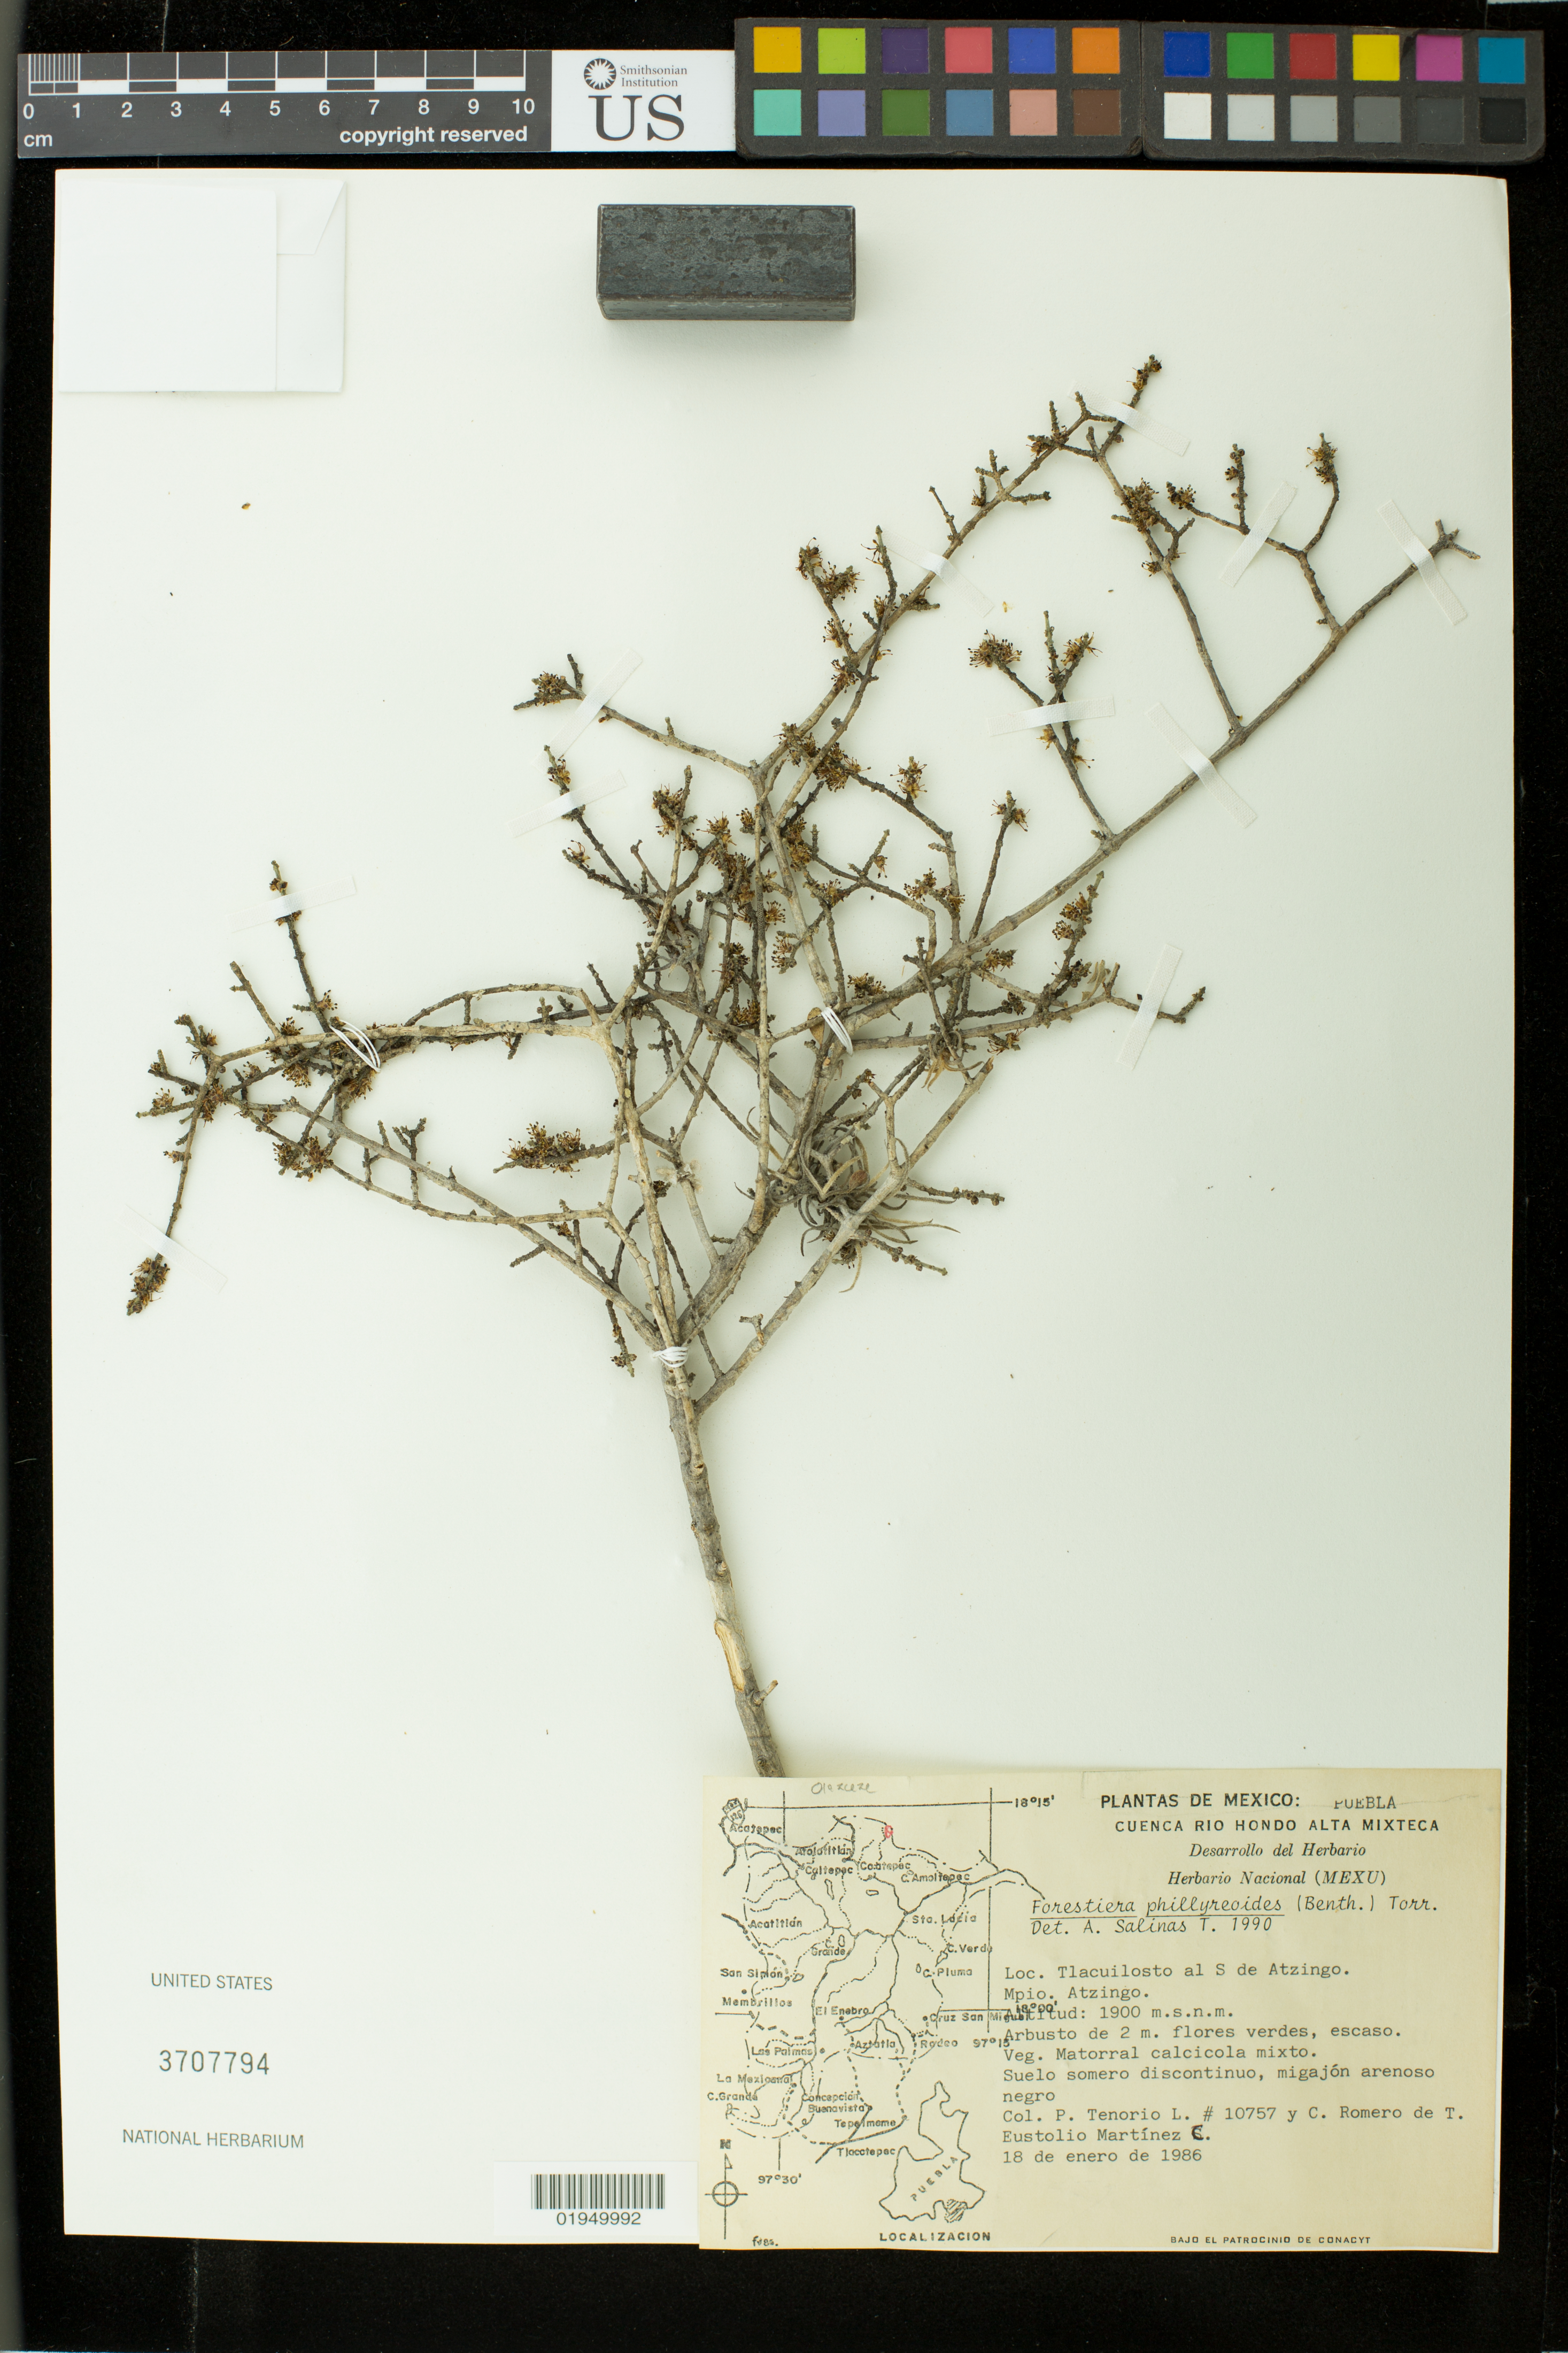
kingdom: Plantae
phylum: Tracheophyta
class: Magnoliopsida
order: Lamiales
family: Oleaceae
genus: Forestiera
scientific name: Forestiera phillyreoides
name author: (Benth.) Torr.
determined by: Salinas T., A.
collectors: P. Tenorio L., C. Romero de T. & E. Martinez C.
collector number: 10757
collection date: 1986-01-18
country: Mexico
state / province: Puebla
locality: Tlacuilosto al S de Atzingo. Mpio. Atzingo.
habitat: Matorral calcicola mixto. Suelo somero discontinuo, migajon arenoso negro.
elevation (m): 1900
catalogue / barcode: US 3707794